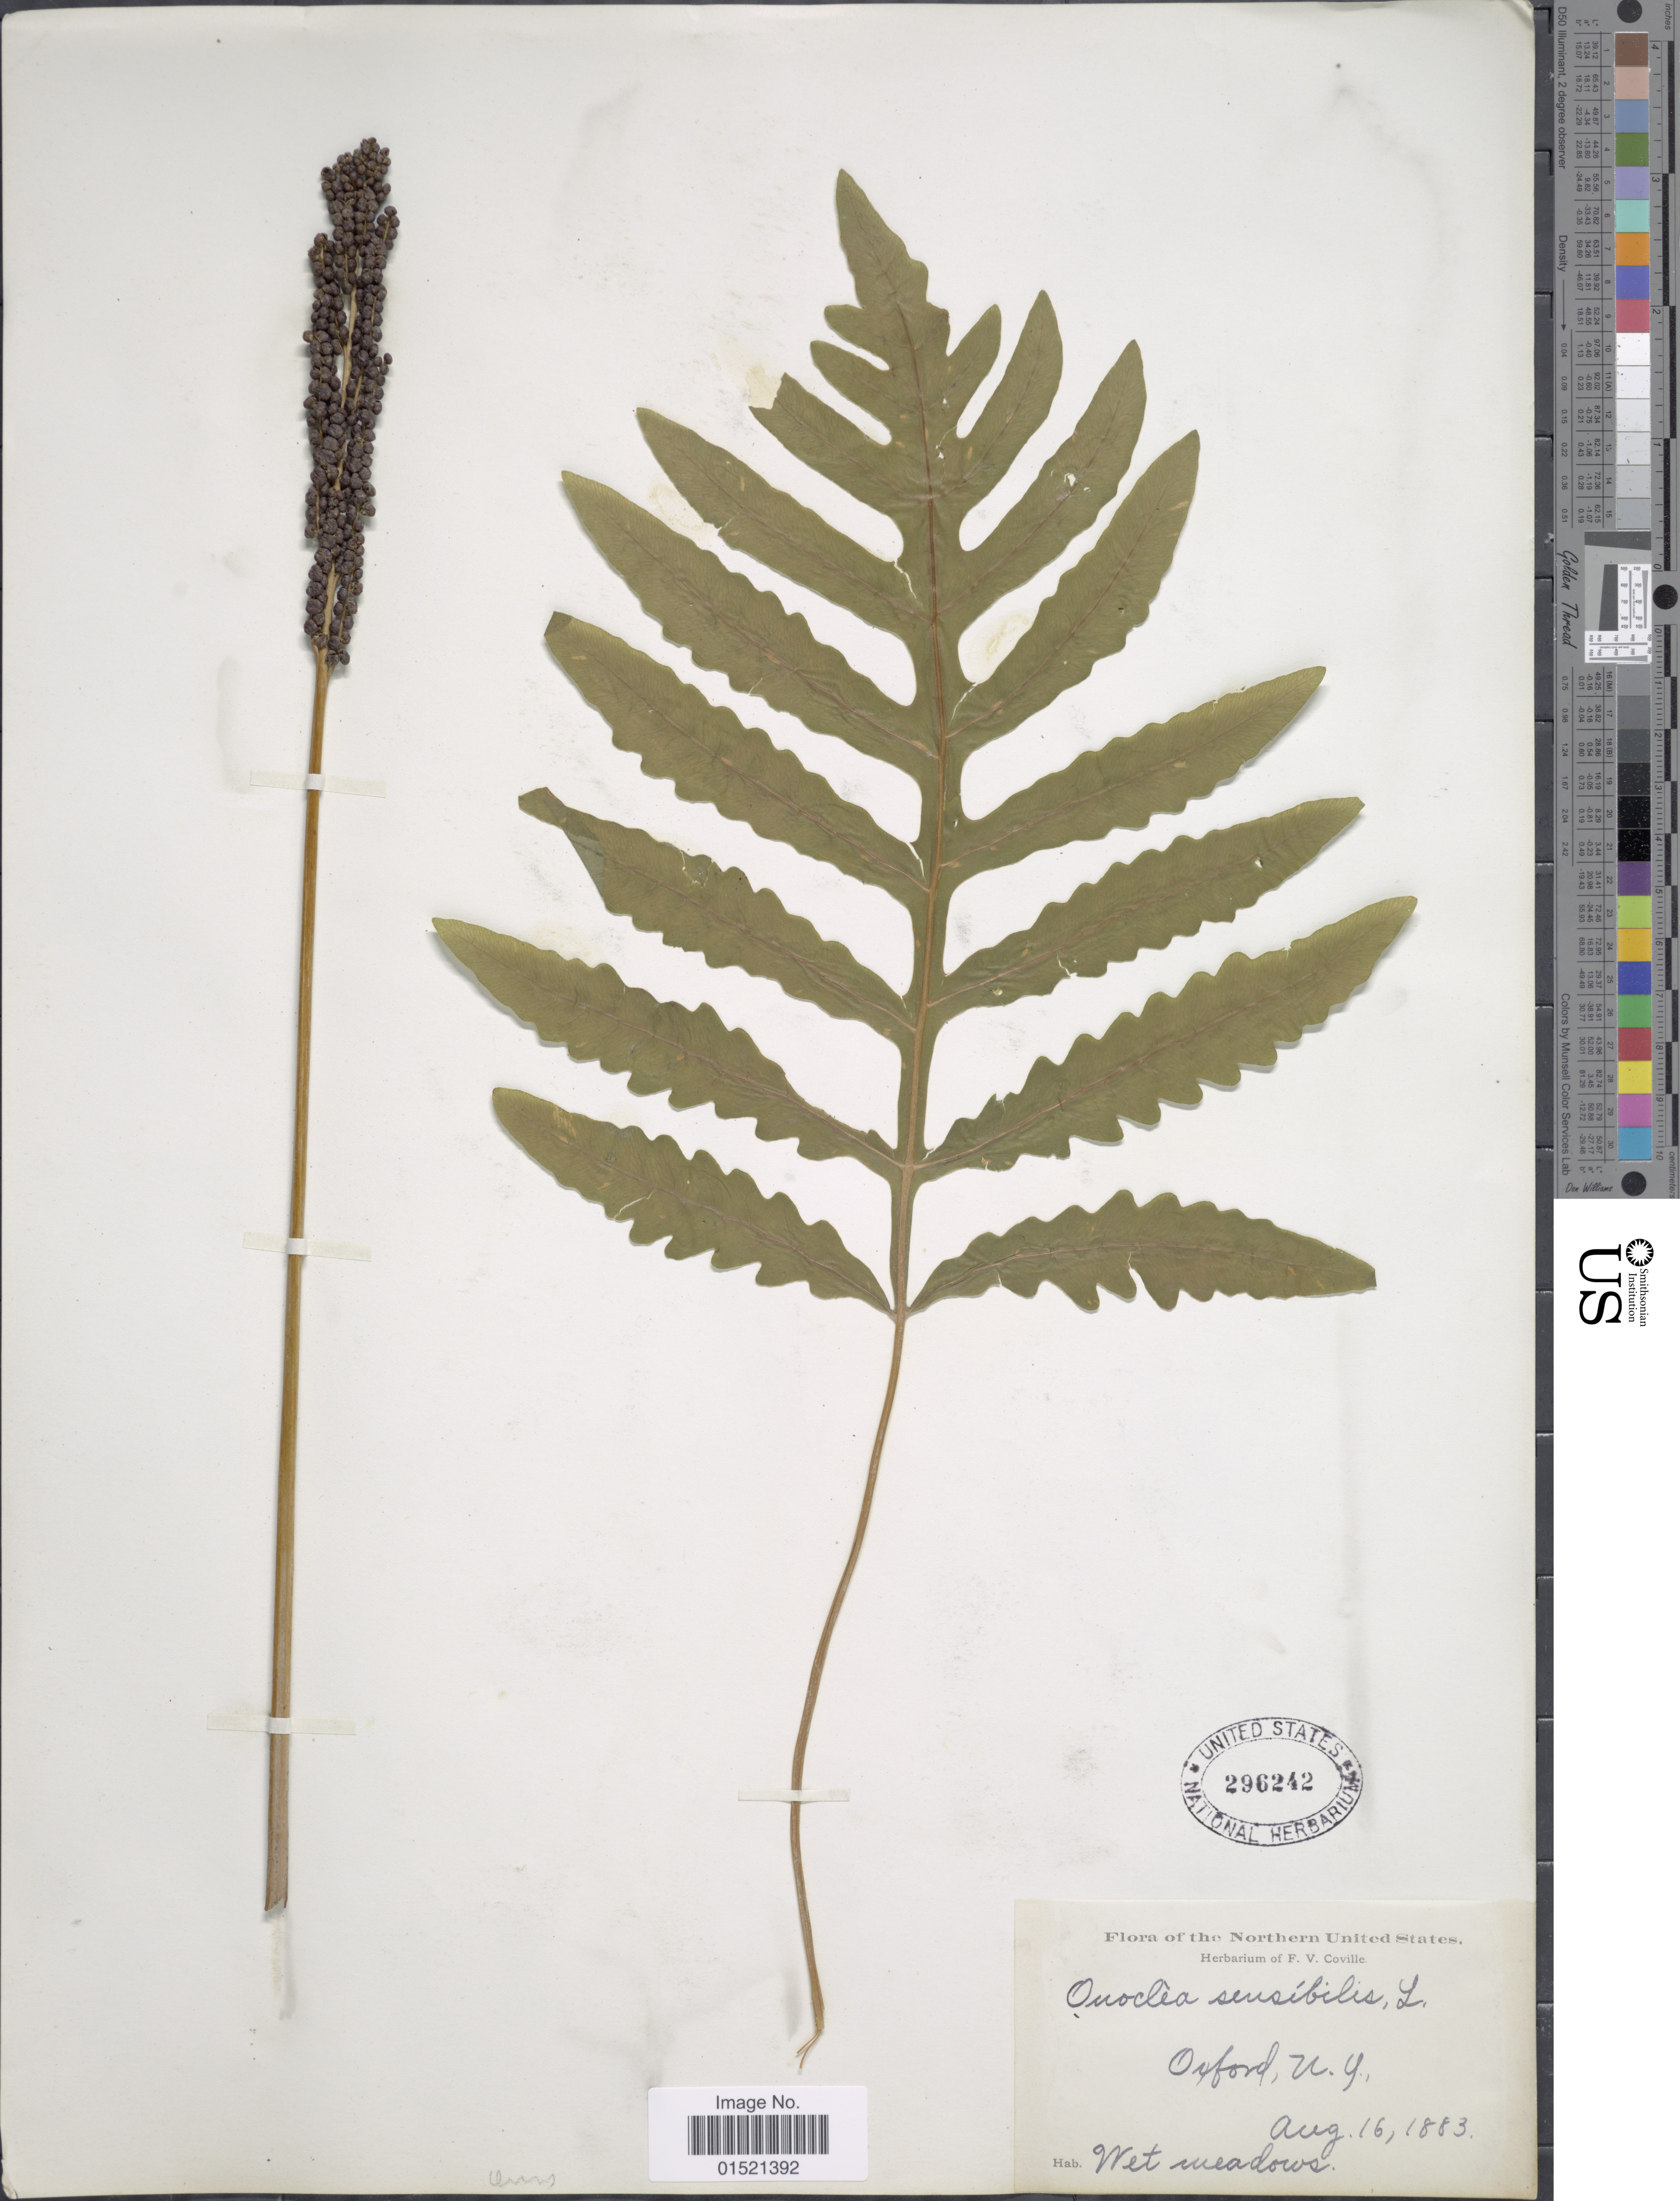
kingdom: Plantae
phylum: Tracheophyta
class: Polypodiopsida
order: Polypodiales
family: Onocleaceae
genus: Onoclea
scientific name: Onoclea sensibilis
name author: L.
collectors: ex herb. F. V. Coville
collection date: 1883-08-16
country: United States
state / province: New York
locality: Northern United States, Oxford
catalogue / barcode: US 296242